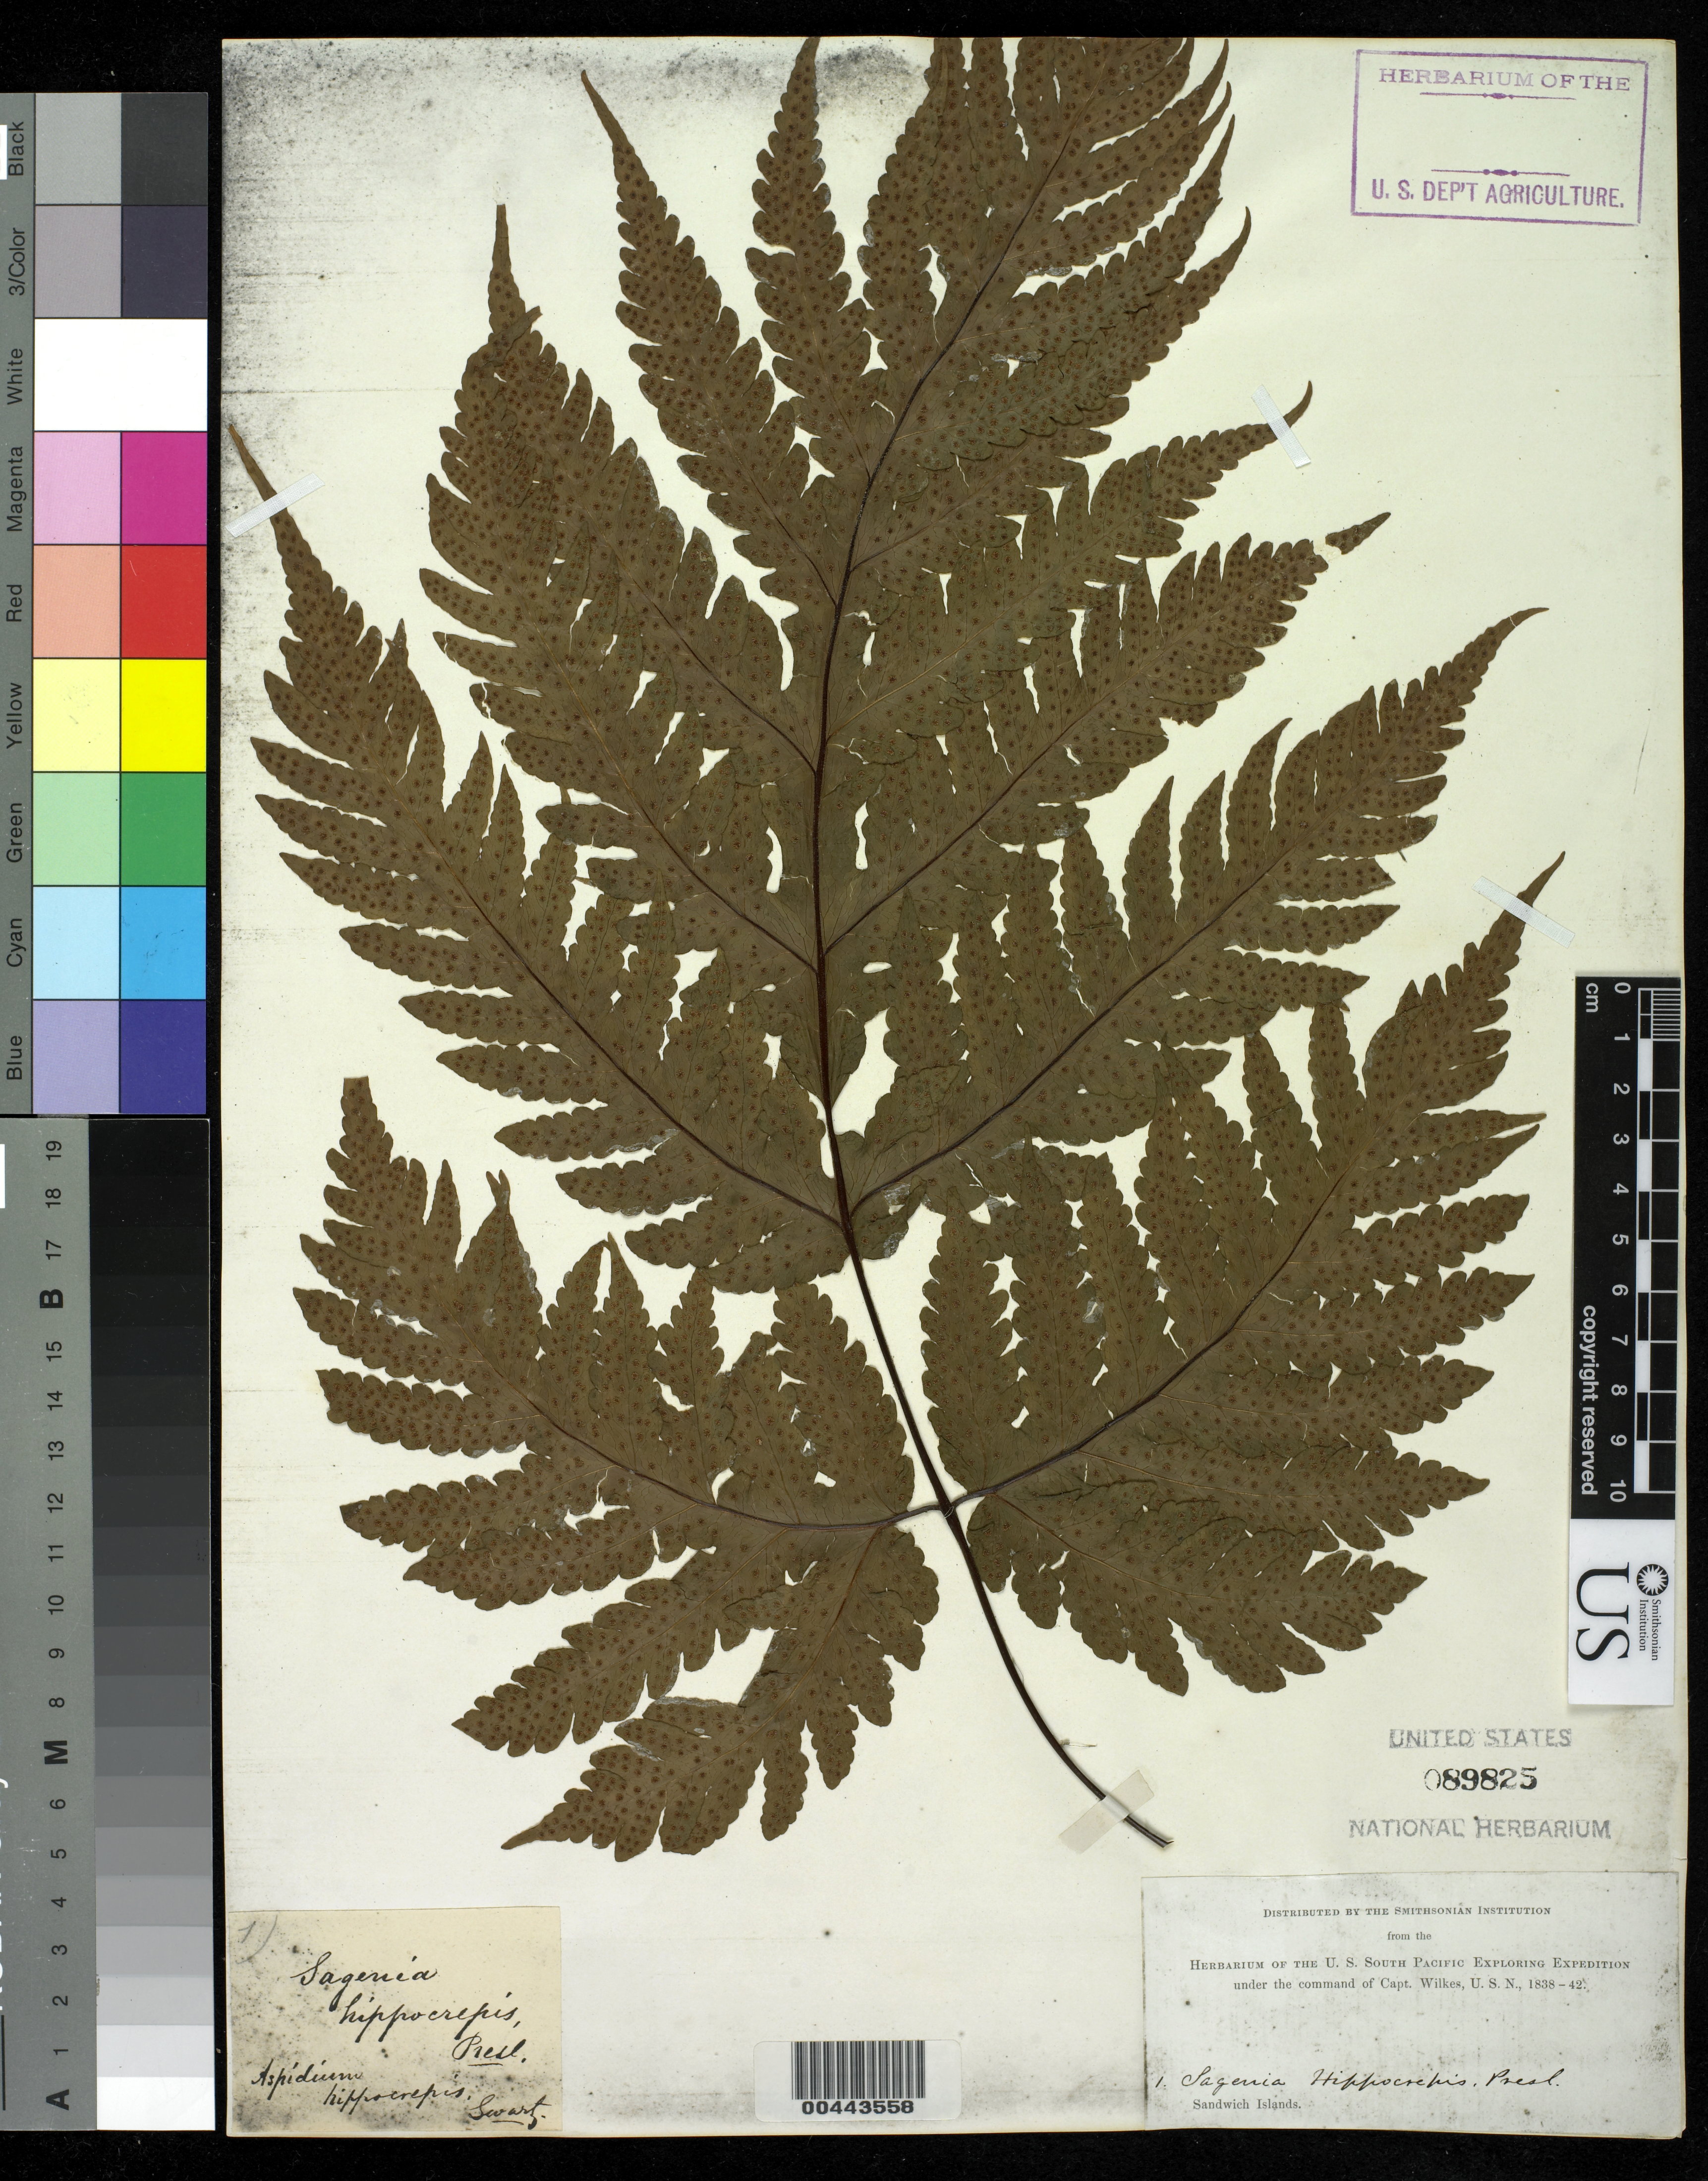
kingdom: Plantae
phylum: Tracheophyta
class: Polypodiopsida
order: Polypodiales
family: Tectariaceae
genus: Tectaria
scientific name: Tectaria gaudichaudii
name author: (Mett.) Maxon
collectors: Wilkes Explor. Exped.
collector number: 1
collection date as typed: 1838 to -- --- 1842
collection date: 1838/1842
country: United States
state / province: Hawaii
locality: Sandwich Islands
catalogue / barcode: US 89825